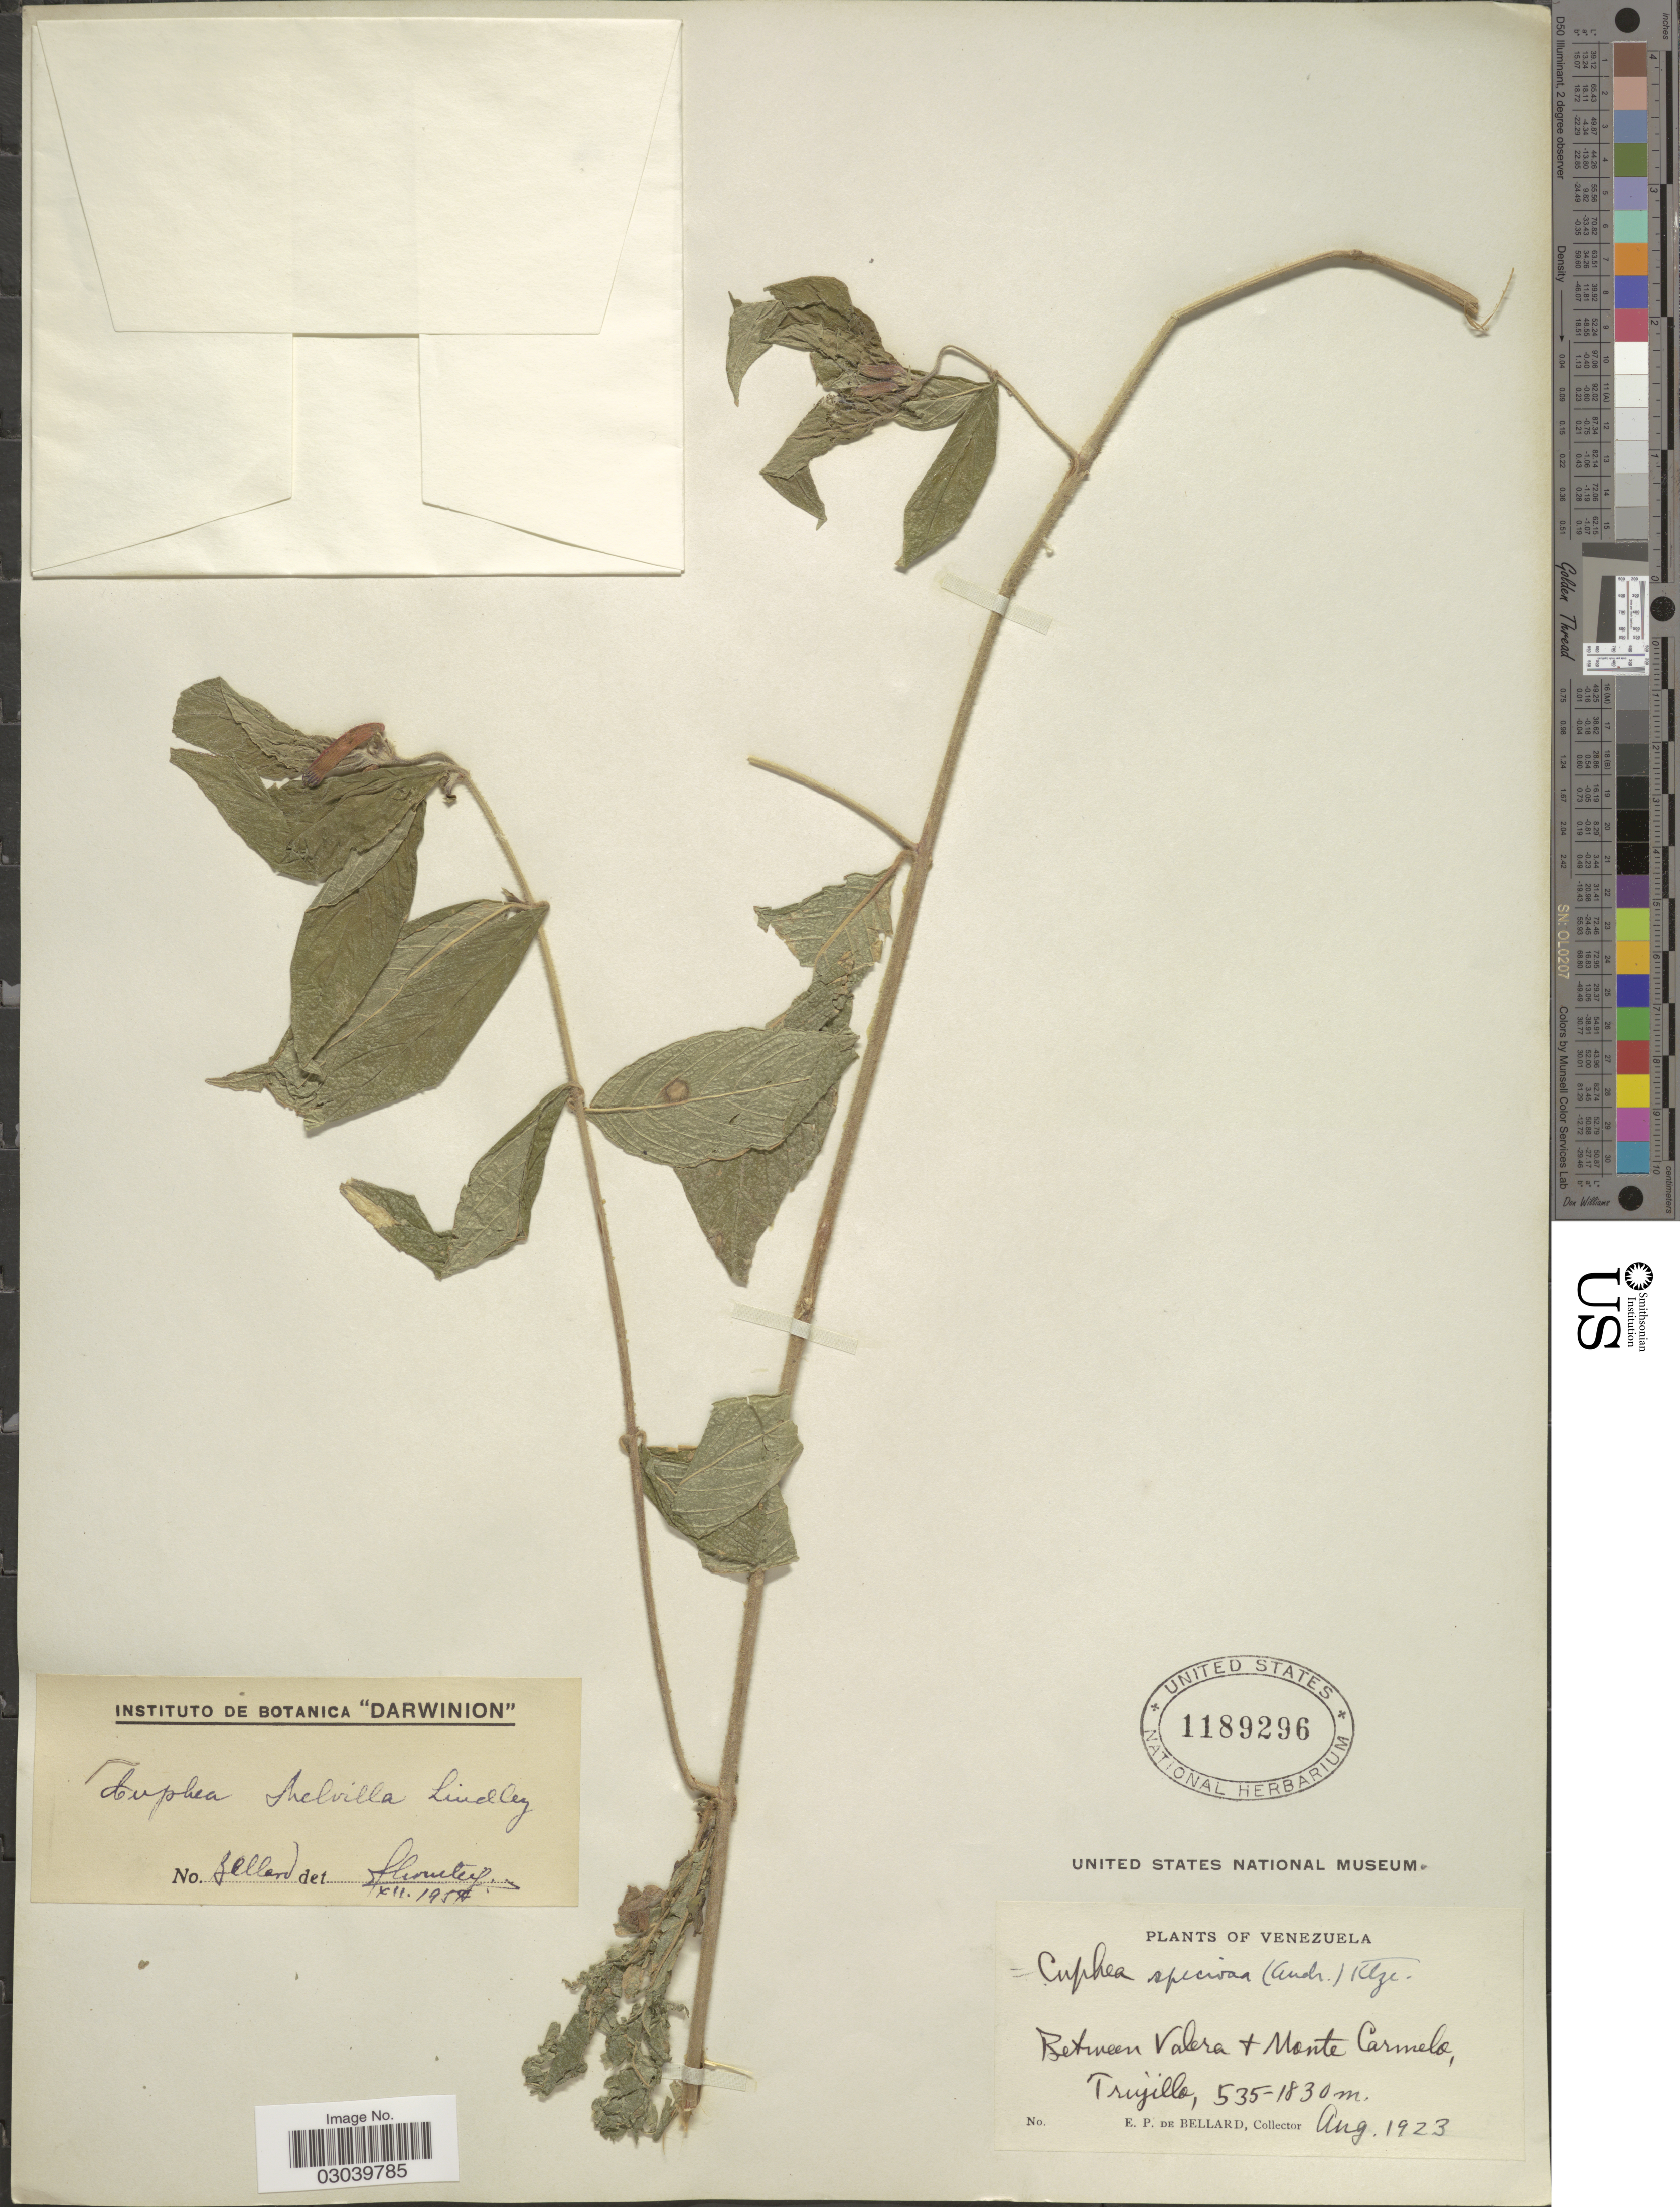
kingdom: Plantae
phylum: Tracheophyta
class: Magnoliopsida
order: Myrtales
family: Lythraceae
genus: Cuphea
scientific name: Cuphea melvilla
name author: Lindl.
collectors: E. de Bellard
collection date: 1923-08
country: Venezuela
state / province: Trujillo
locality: Between Valera + Monte Carmelo.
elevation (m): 535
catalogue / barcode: US 1189296